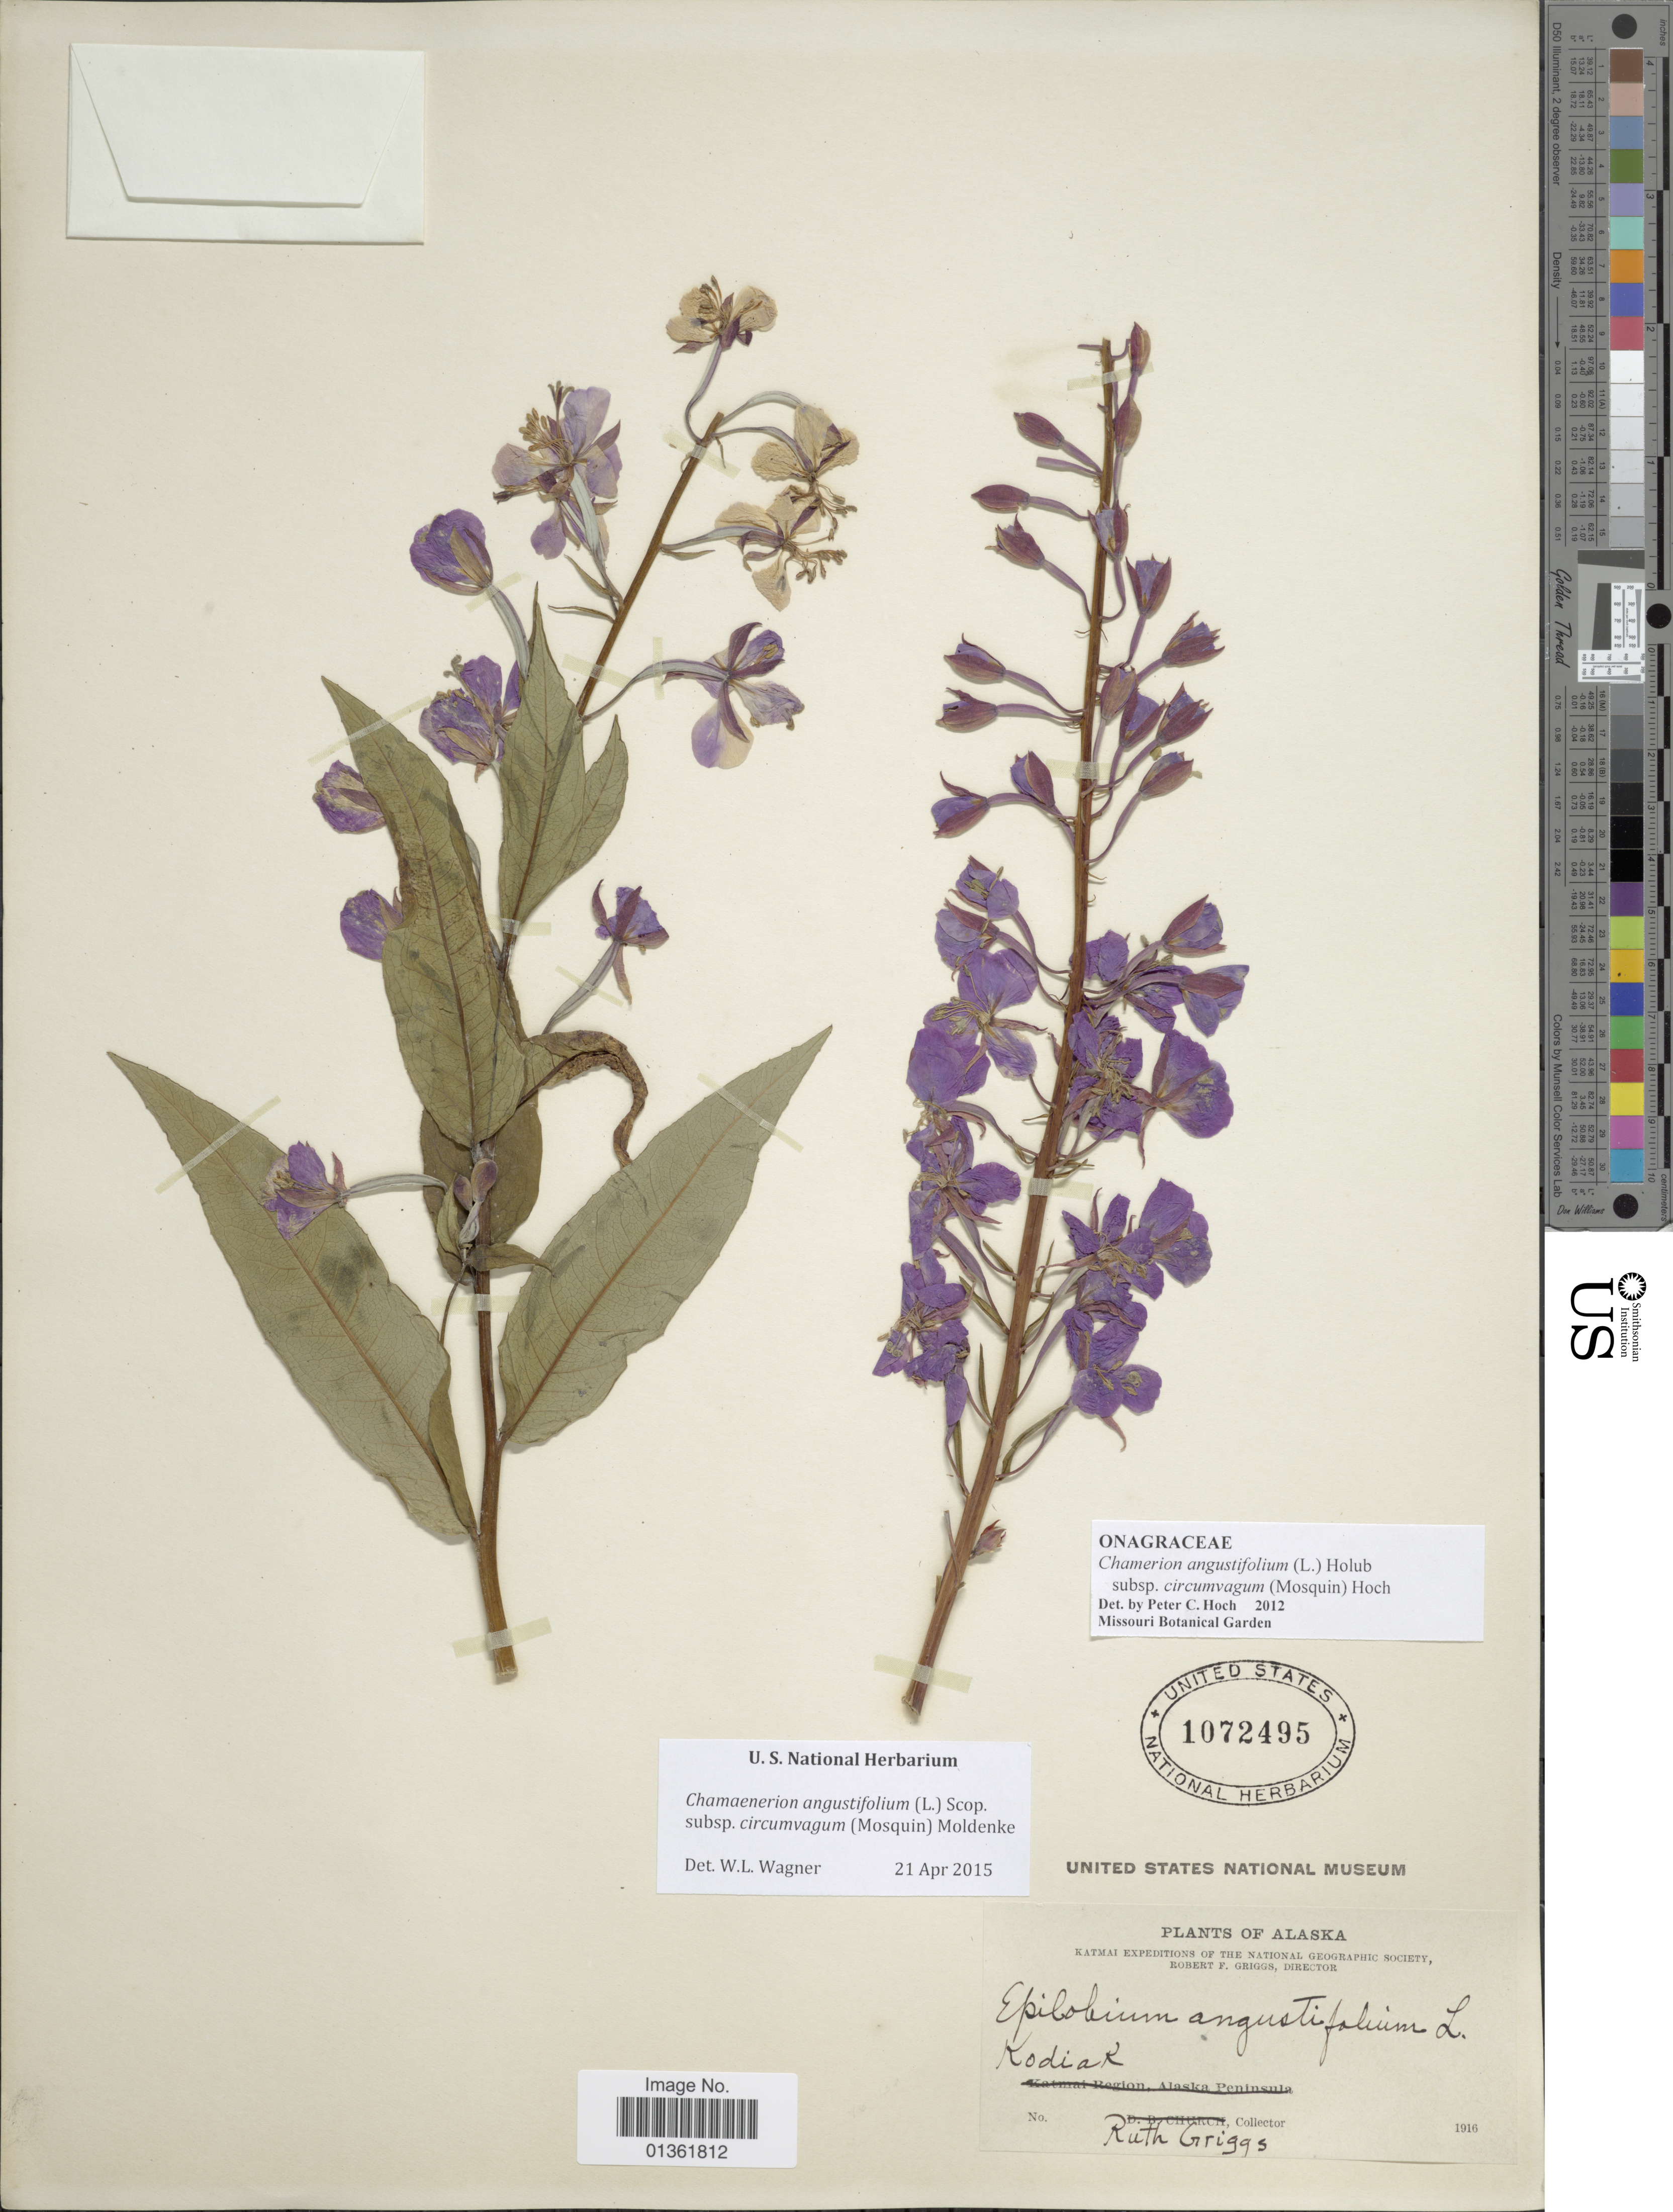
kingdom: Plantae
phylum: Tracheophyta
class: Magnoliopsida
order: Myrtales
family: Onagraceae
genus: Chamaenerion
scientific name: Chamaenerion angustifolium subsp. circumvagum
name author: (Mosquin) Moldenke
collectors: R. Griggs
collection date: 1916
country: United States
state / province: Alaska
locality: Kodiak.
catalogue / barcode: US 1072495